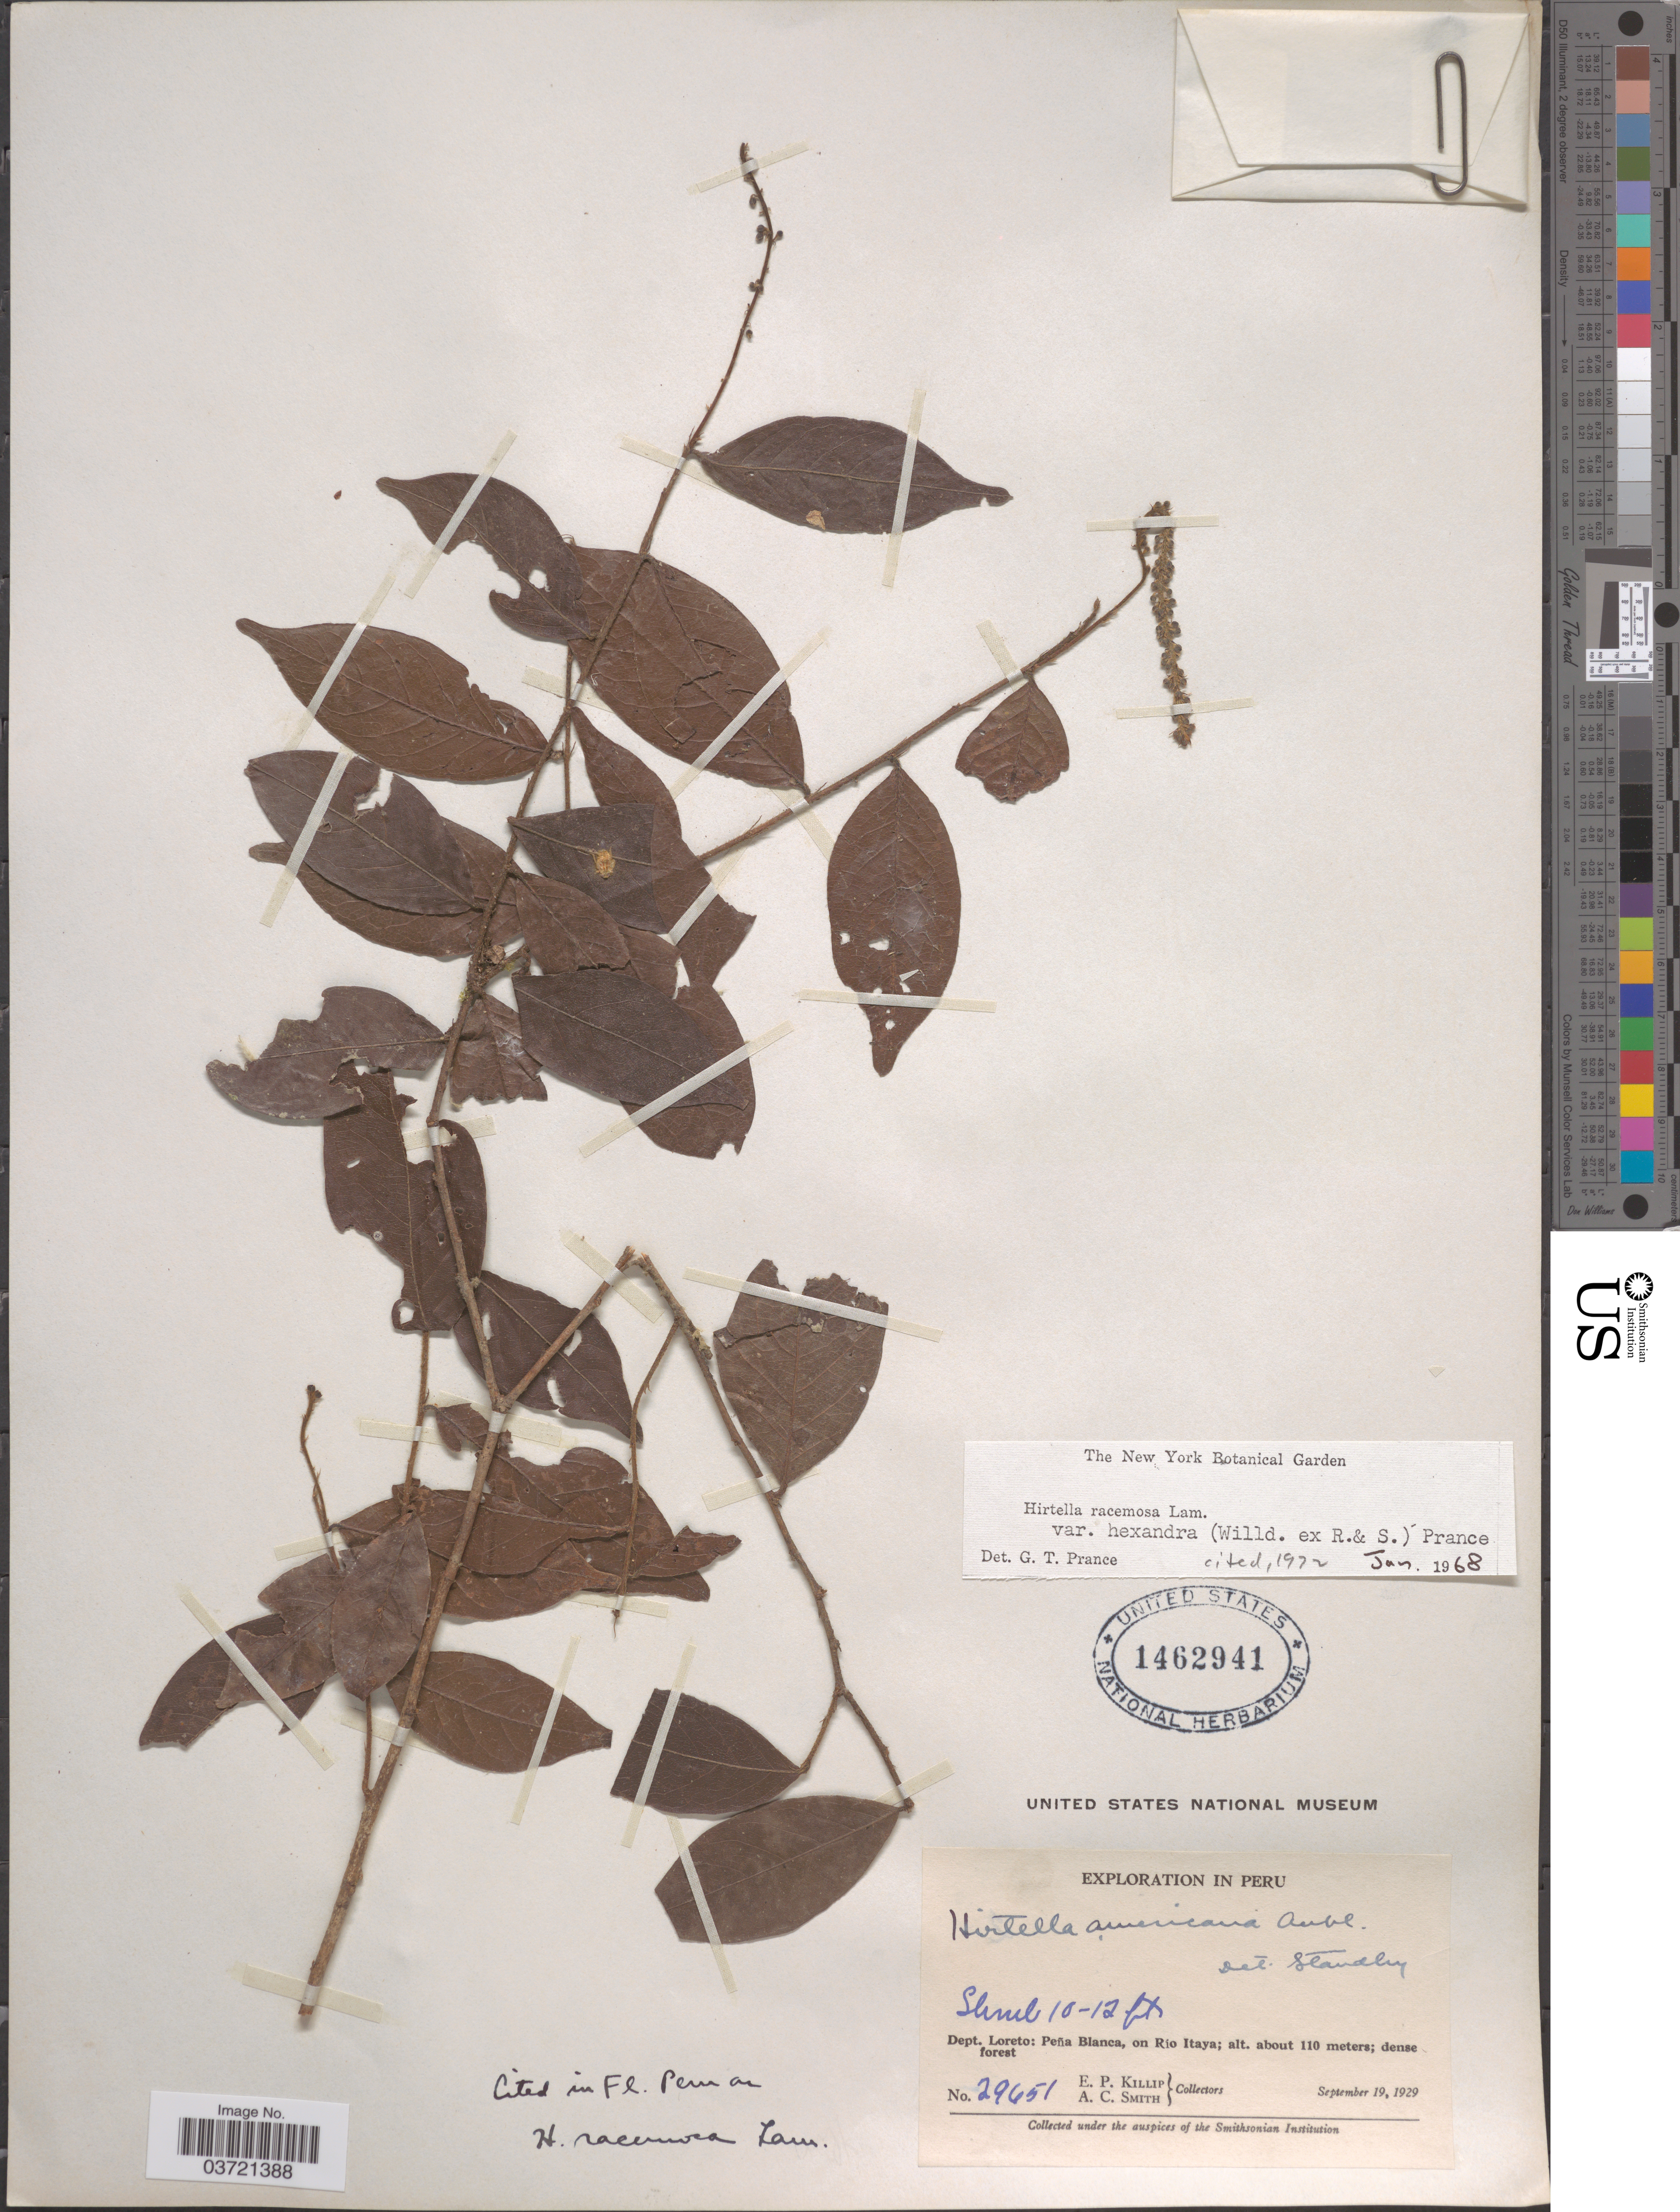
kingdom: Plantae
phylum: Tracheophyta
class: Magnoliopsida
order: Malpighiales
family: Chrysobalanaceae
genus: Hirtella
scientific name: Hirtella racemosa var. hexandra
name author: (Willd. ex Roem. & Schult.) Prance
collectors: E. P. Killip & A. C. Smith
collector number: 29651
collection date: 1929-09-19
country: Peru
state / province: Loreto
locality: Dept. Loreto: Peña Blanca, on Río Itaya.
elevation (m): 110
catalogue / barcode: US 1462941